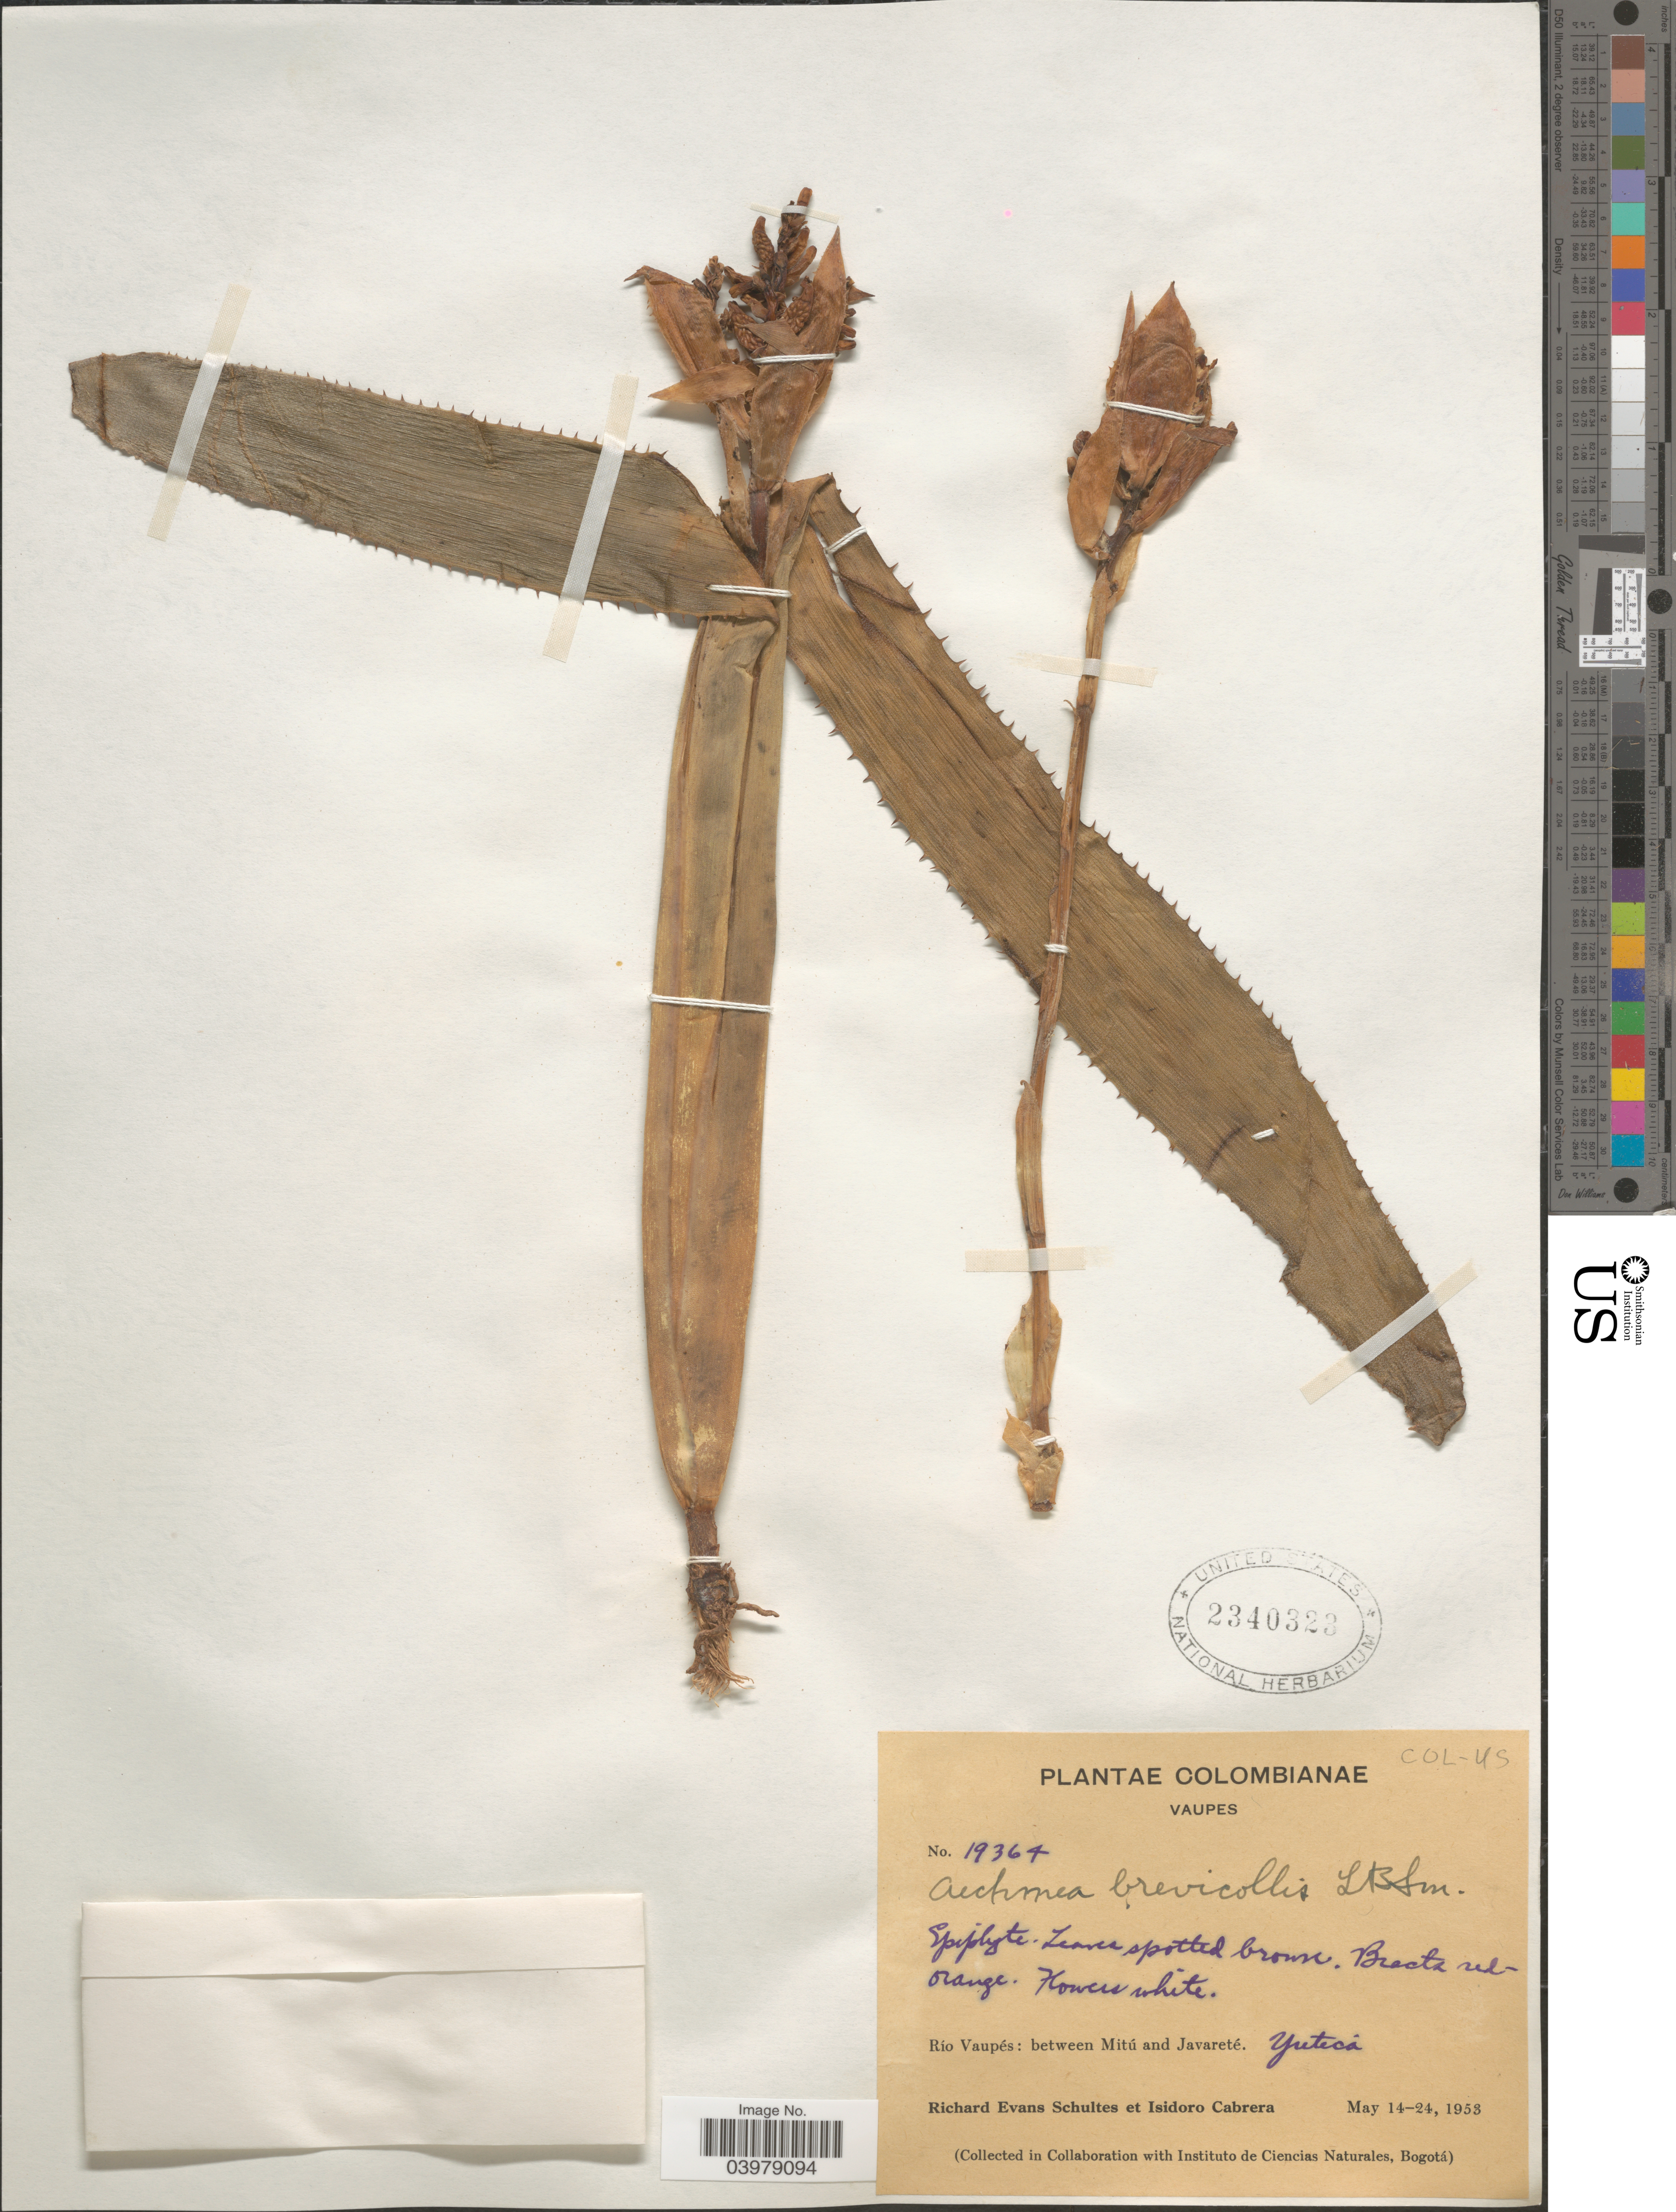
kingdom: Plantae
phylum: Tracheophyta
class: Liliopsida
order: Poales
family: Bromeliaceae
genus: Aechmea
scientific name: Aechmea brevicollis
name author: L.B. Sm.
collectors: R. E. Schultes & I. Cabrera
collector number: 19364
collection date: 1953-05-14/1953-05-24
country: Colombia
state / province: Vaupés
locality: Río Vaupés: between Mitú and Javareté. Yutecá.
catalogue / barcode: US 2340323